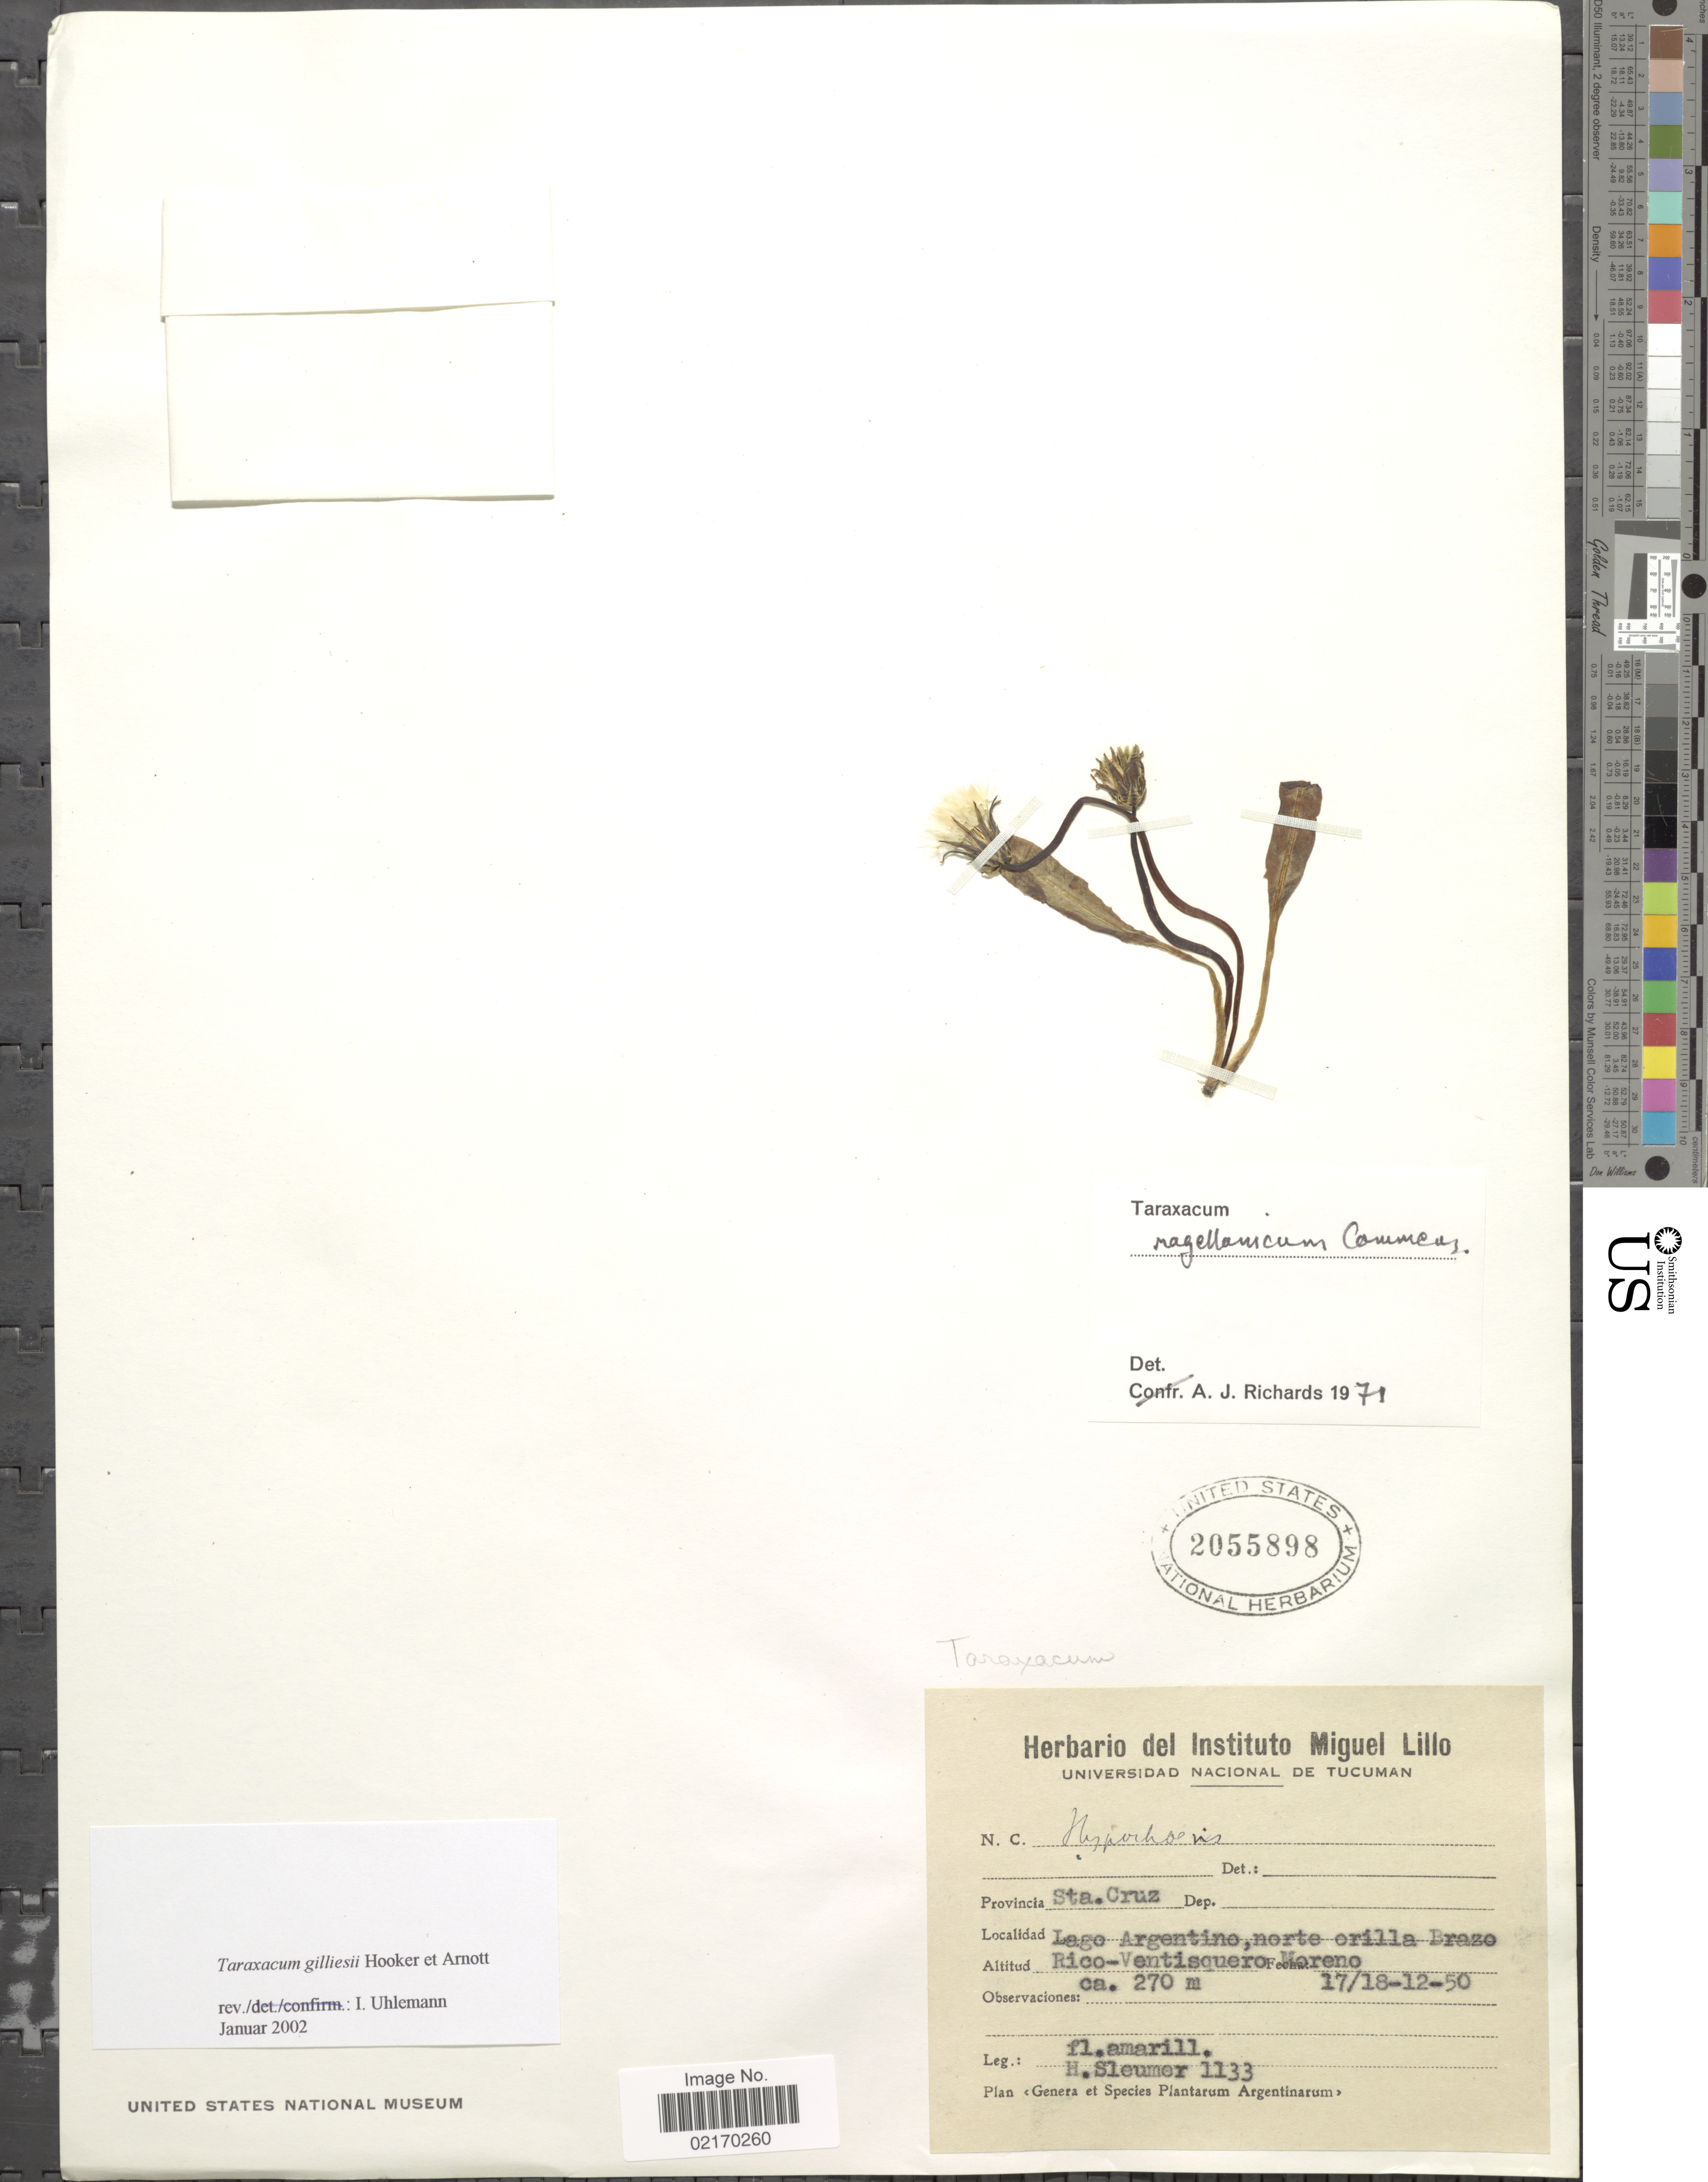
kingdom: Plantae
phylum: Tracheophyta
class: Magnoliopsida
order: Asterales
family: Asteraceae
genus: Taraxacum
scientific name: Taraxacum gilliesii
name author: Hook. & Arn.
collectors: H. O. Sleumer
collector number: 1133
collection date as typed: Transcribed d/m/y: 17/12/50 to 18/12/50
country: Argentina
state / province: Santa Cruz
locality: Lago Argentino, nrote orilla Brazo Rico-Ventisqueror Moreno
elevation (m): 270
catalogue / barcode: US 2055898